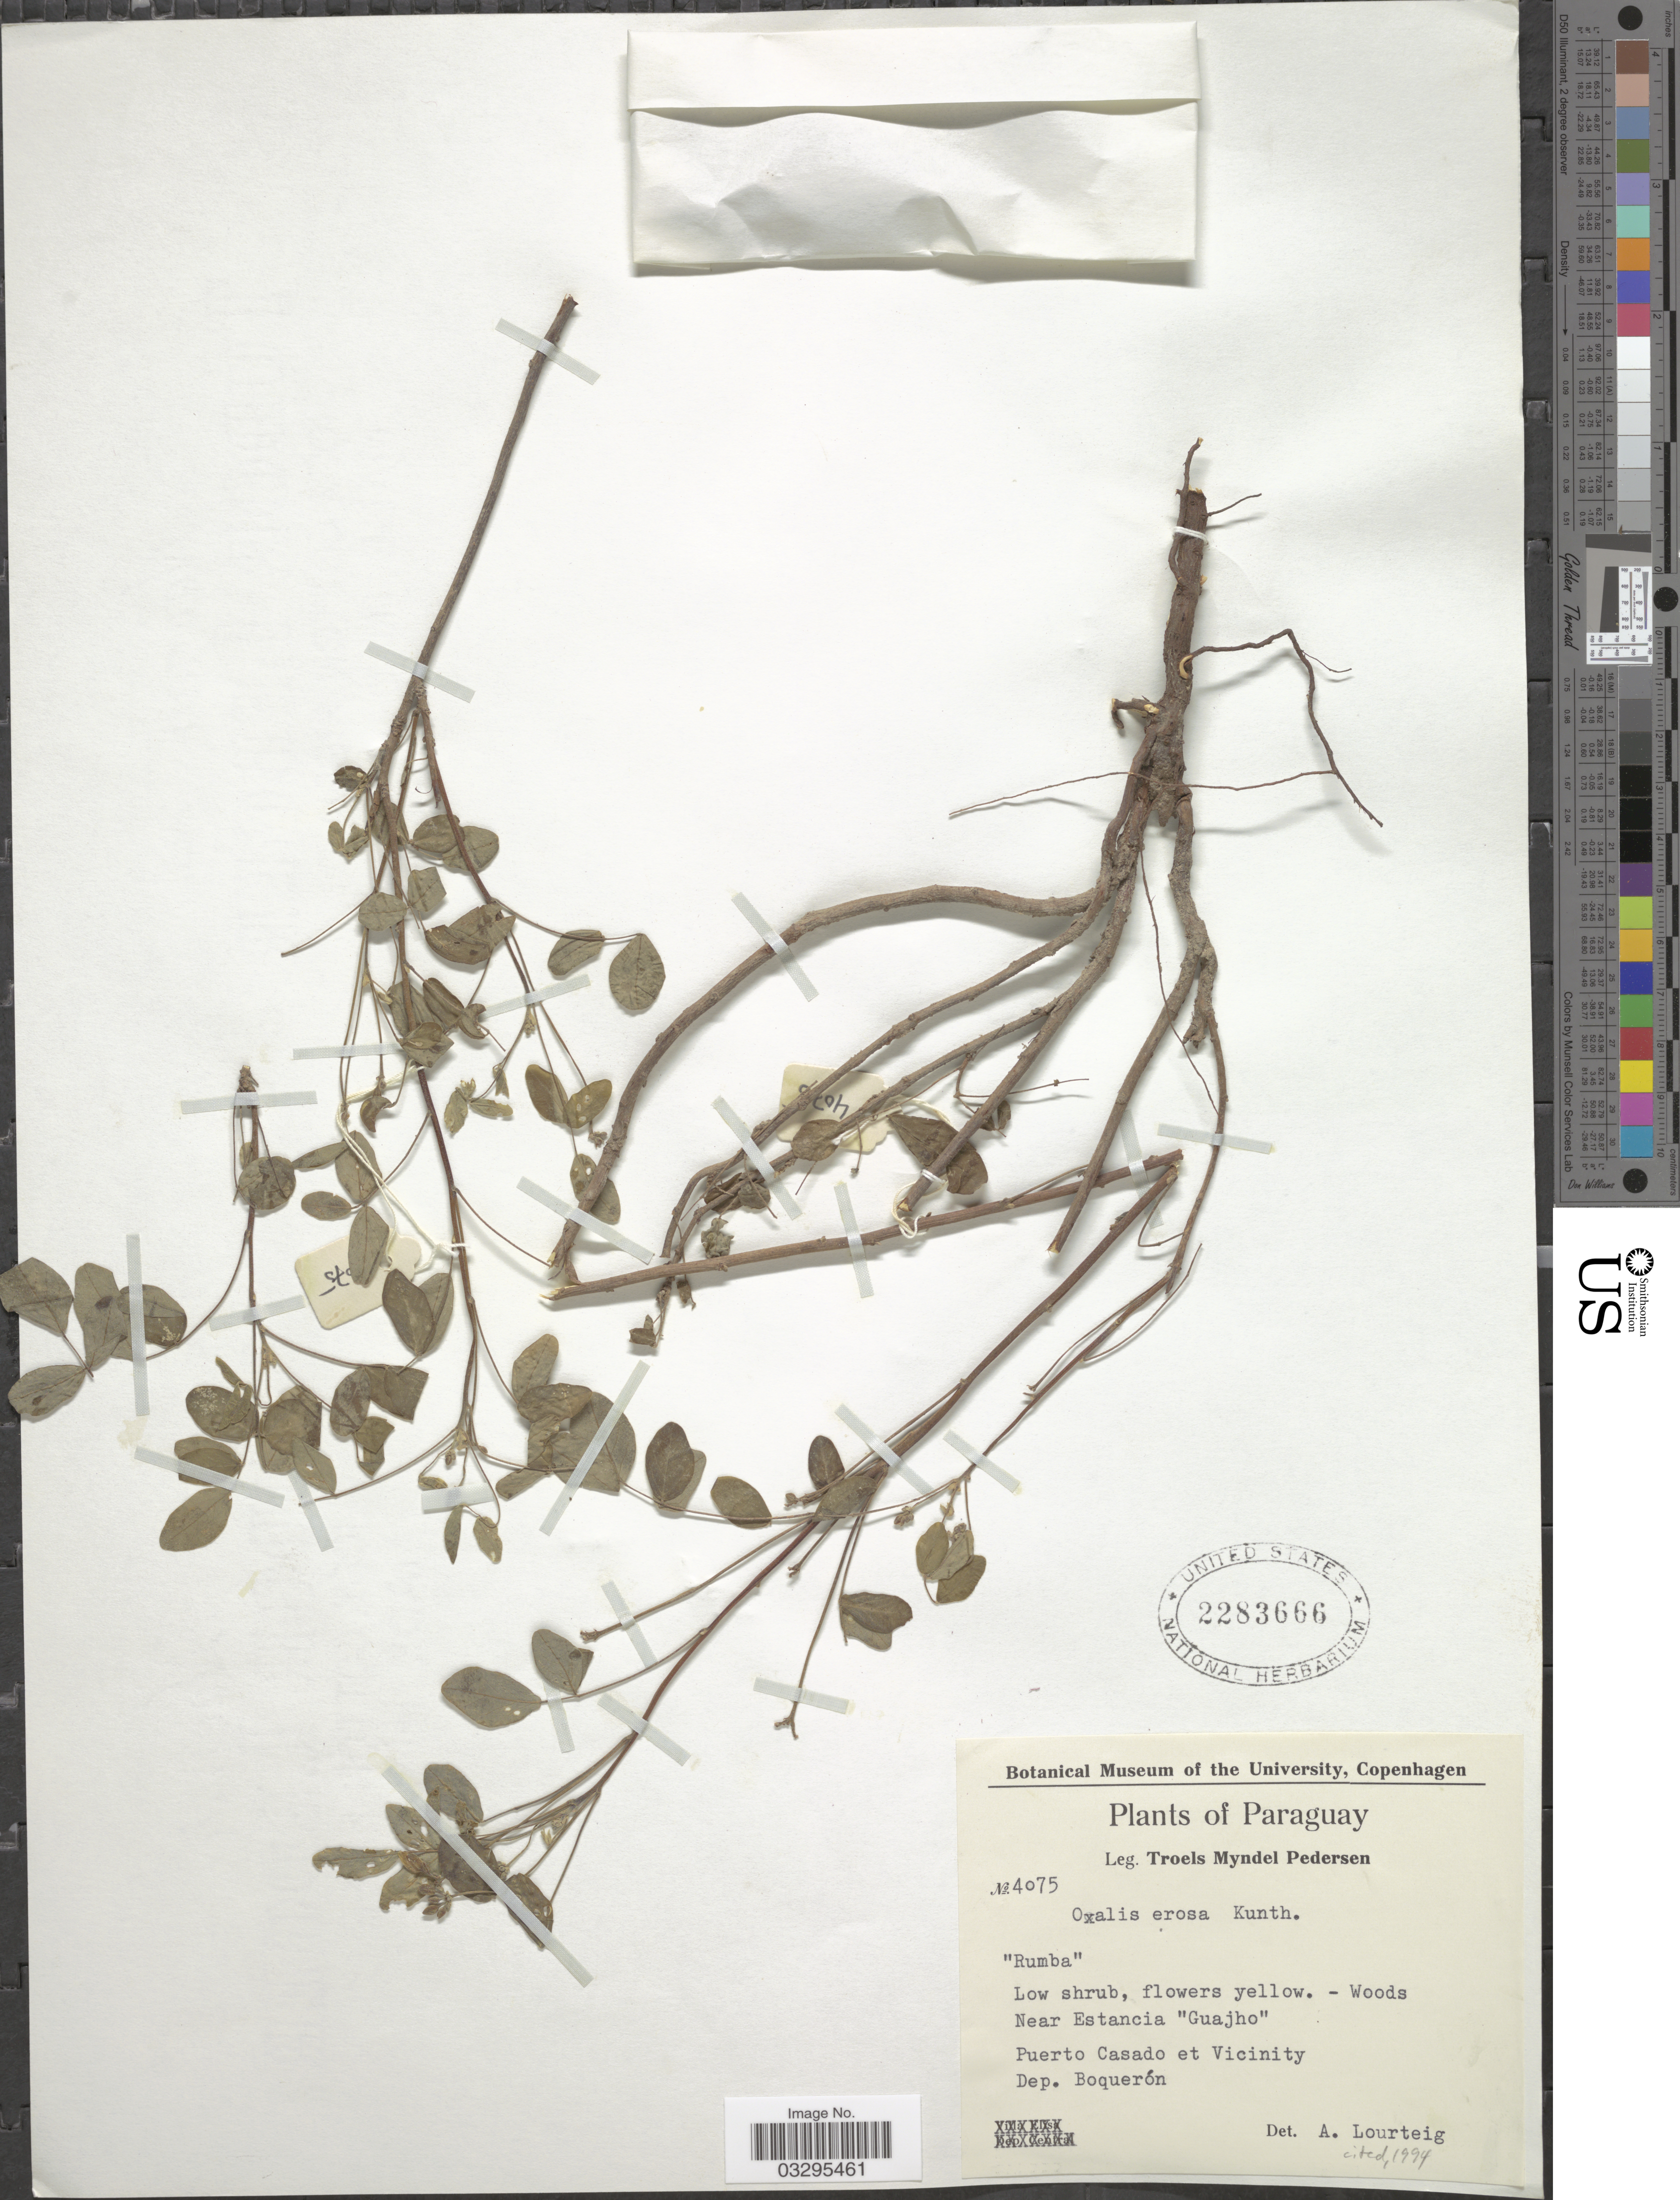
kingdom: Plantae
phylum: Tracheophyta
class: Magnoliopsida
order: Oxalidales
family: Oxalidaceae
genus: Oxalis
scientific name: Oxalis erosa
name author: R. Knuth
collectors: T. Pederson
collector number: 4075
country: Paraguay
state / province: Boqueron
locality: Near Estancia "Guajho". Puerto Casado et Vicinity. Dep. Boquerón.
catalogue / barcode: US 2283666